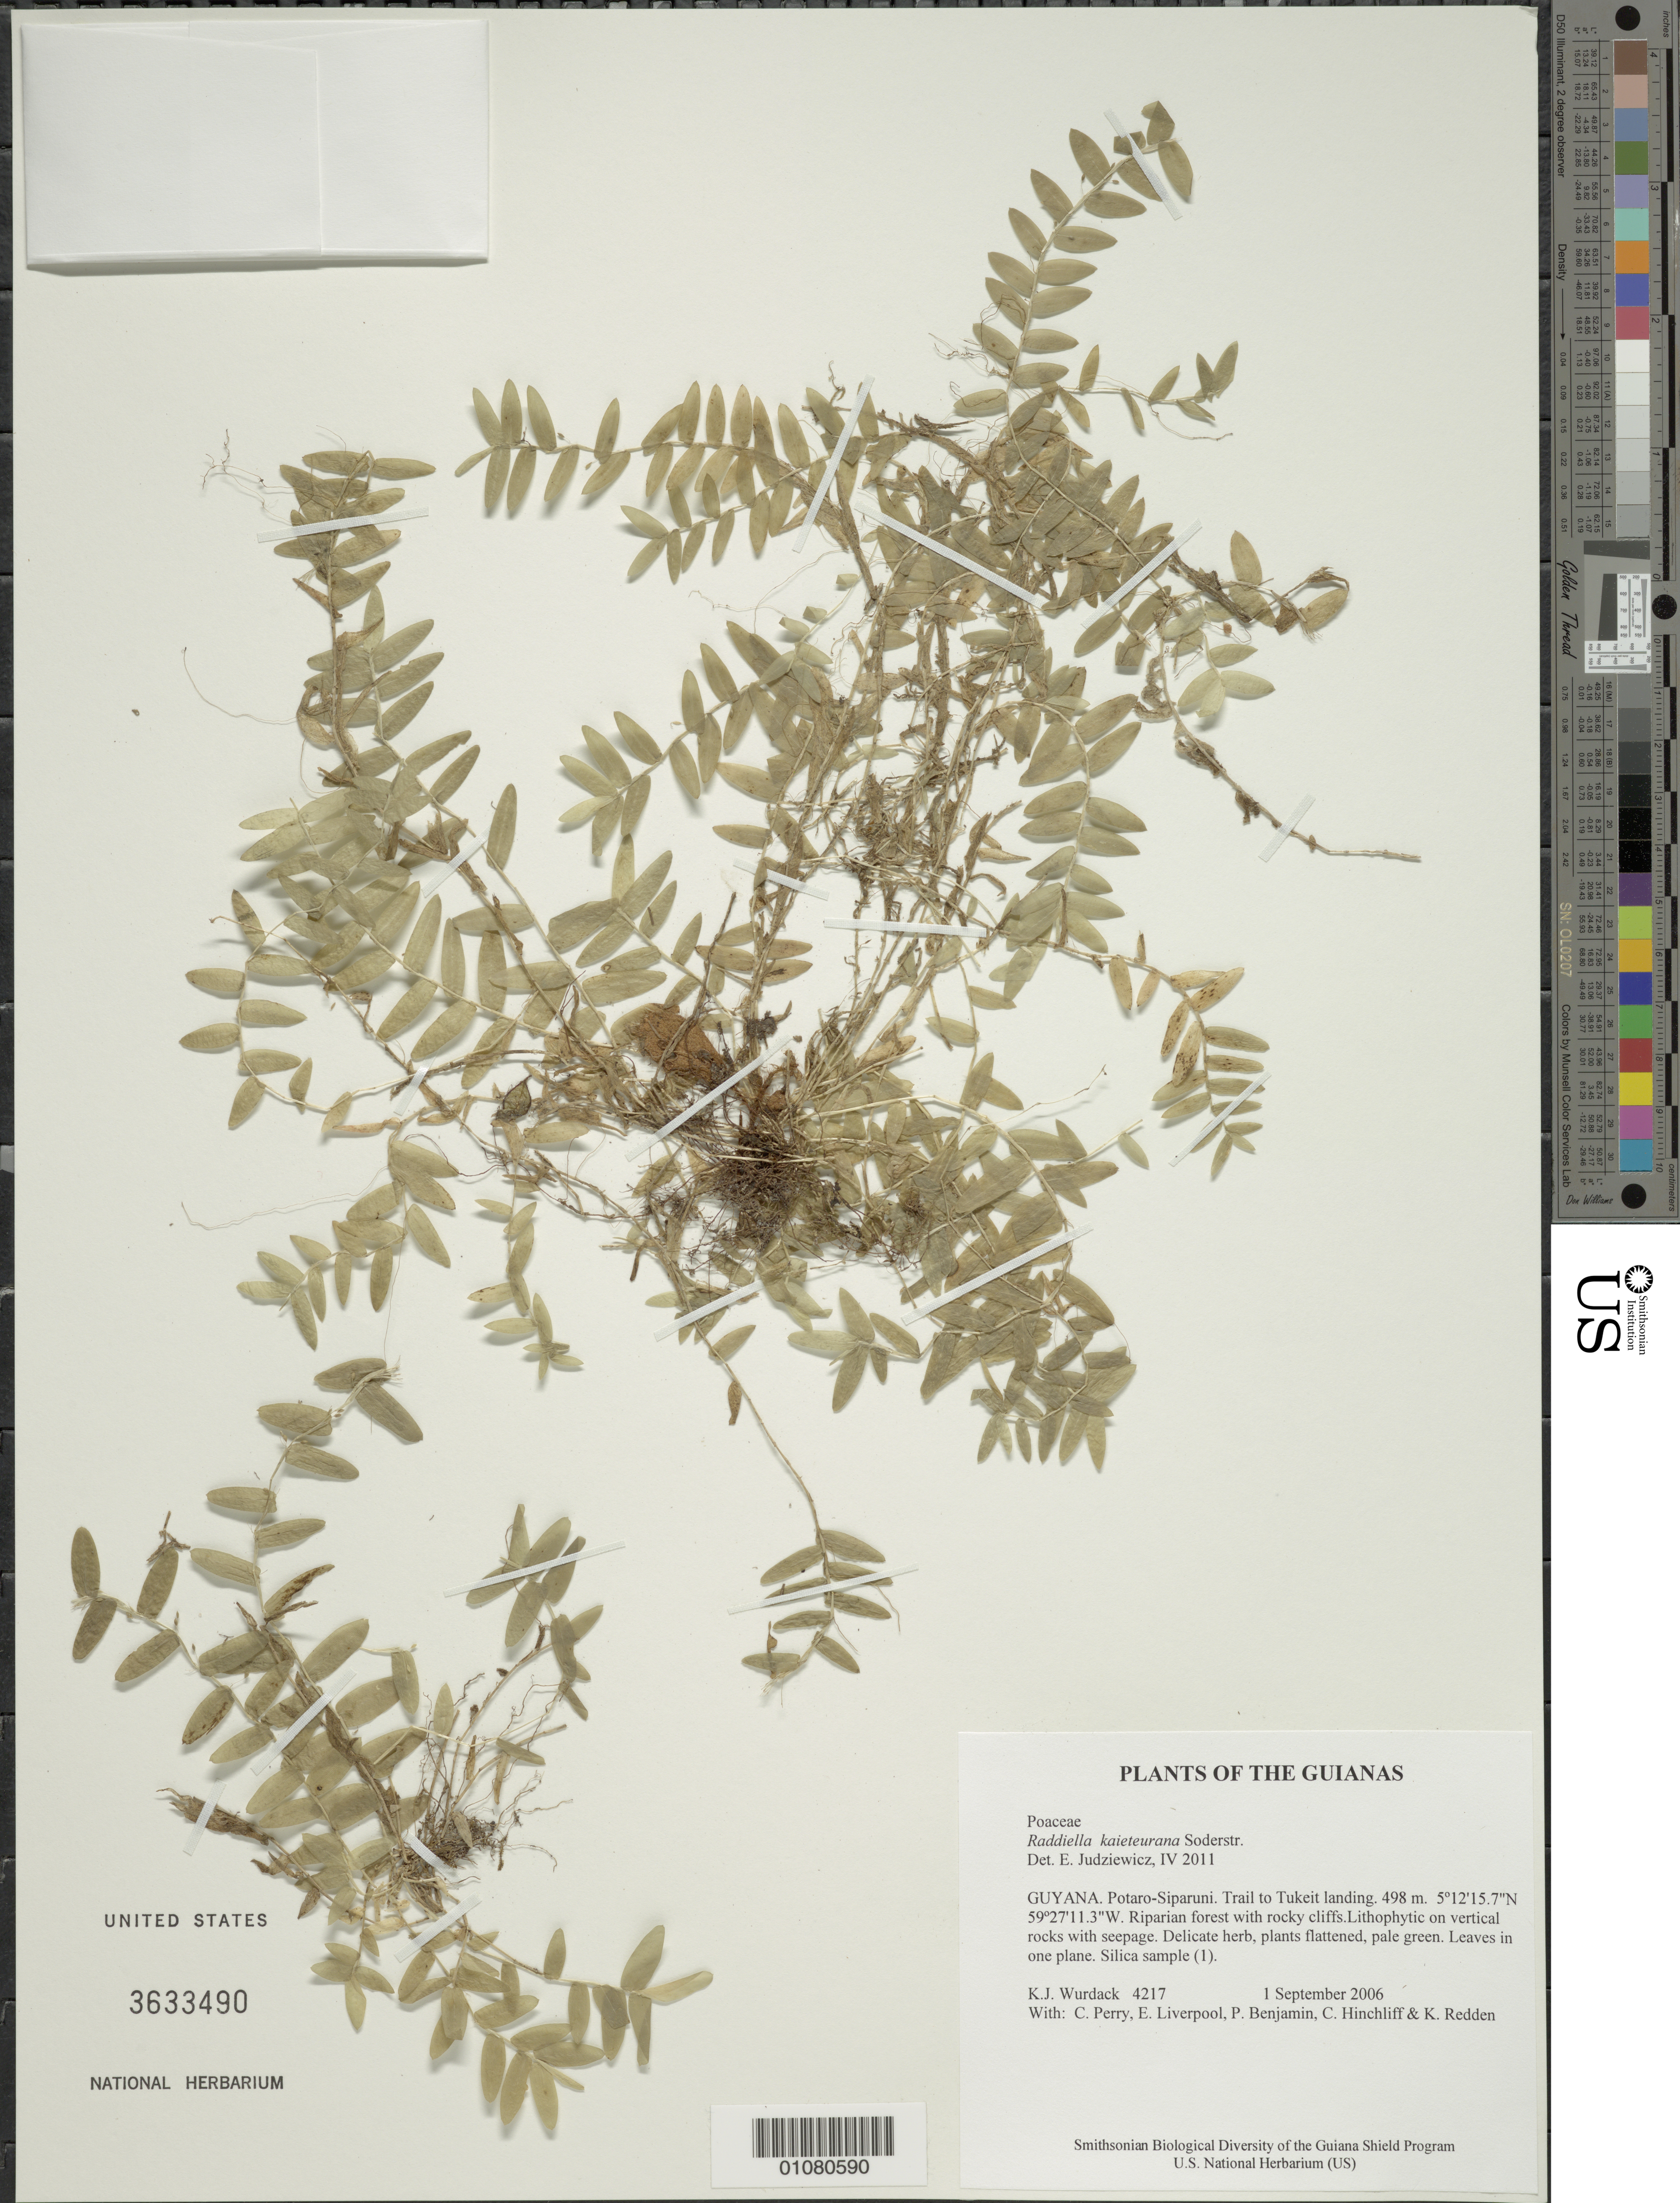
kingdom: Plantae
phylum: Tracheophyta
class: Liliopsida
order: Poales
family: Poaceae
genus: Raddiella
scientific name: Raddiella kaieteurana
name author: Soderstr.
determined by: Judziewicz, E. J.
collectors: K. Wurdack, C. Perry, E. Liverpool, P. Benjamin, C. E. Hinchliff & K. M. Redden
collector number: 4217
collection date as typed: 1 September 2006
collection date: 2006-09-01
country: Guyana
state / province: Potaro-Siparuni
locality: Trail to Tukeit landing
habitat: Riparian forest with rocky cliffs.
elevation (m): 498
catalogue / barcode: US 3633490